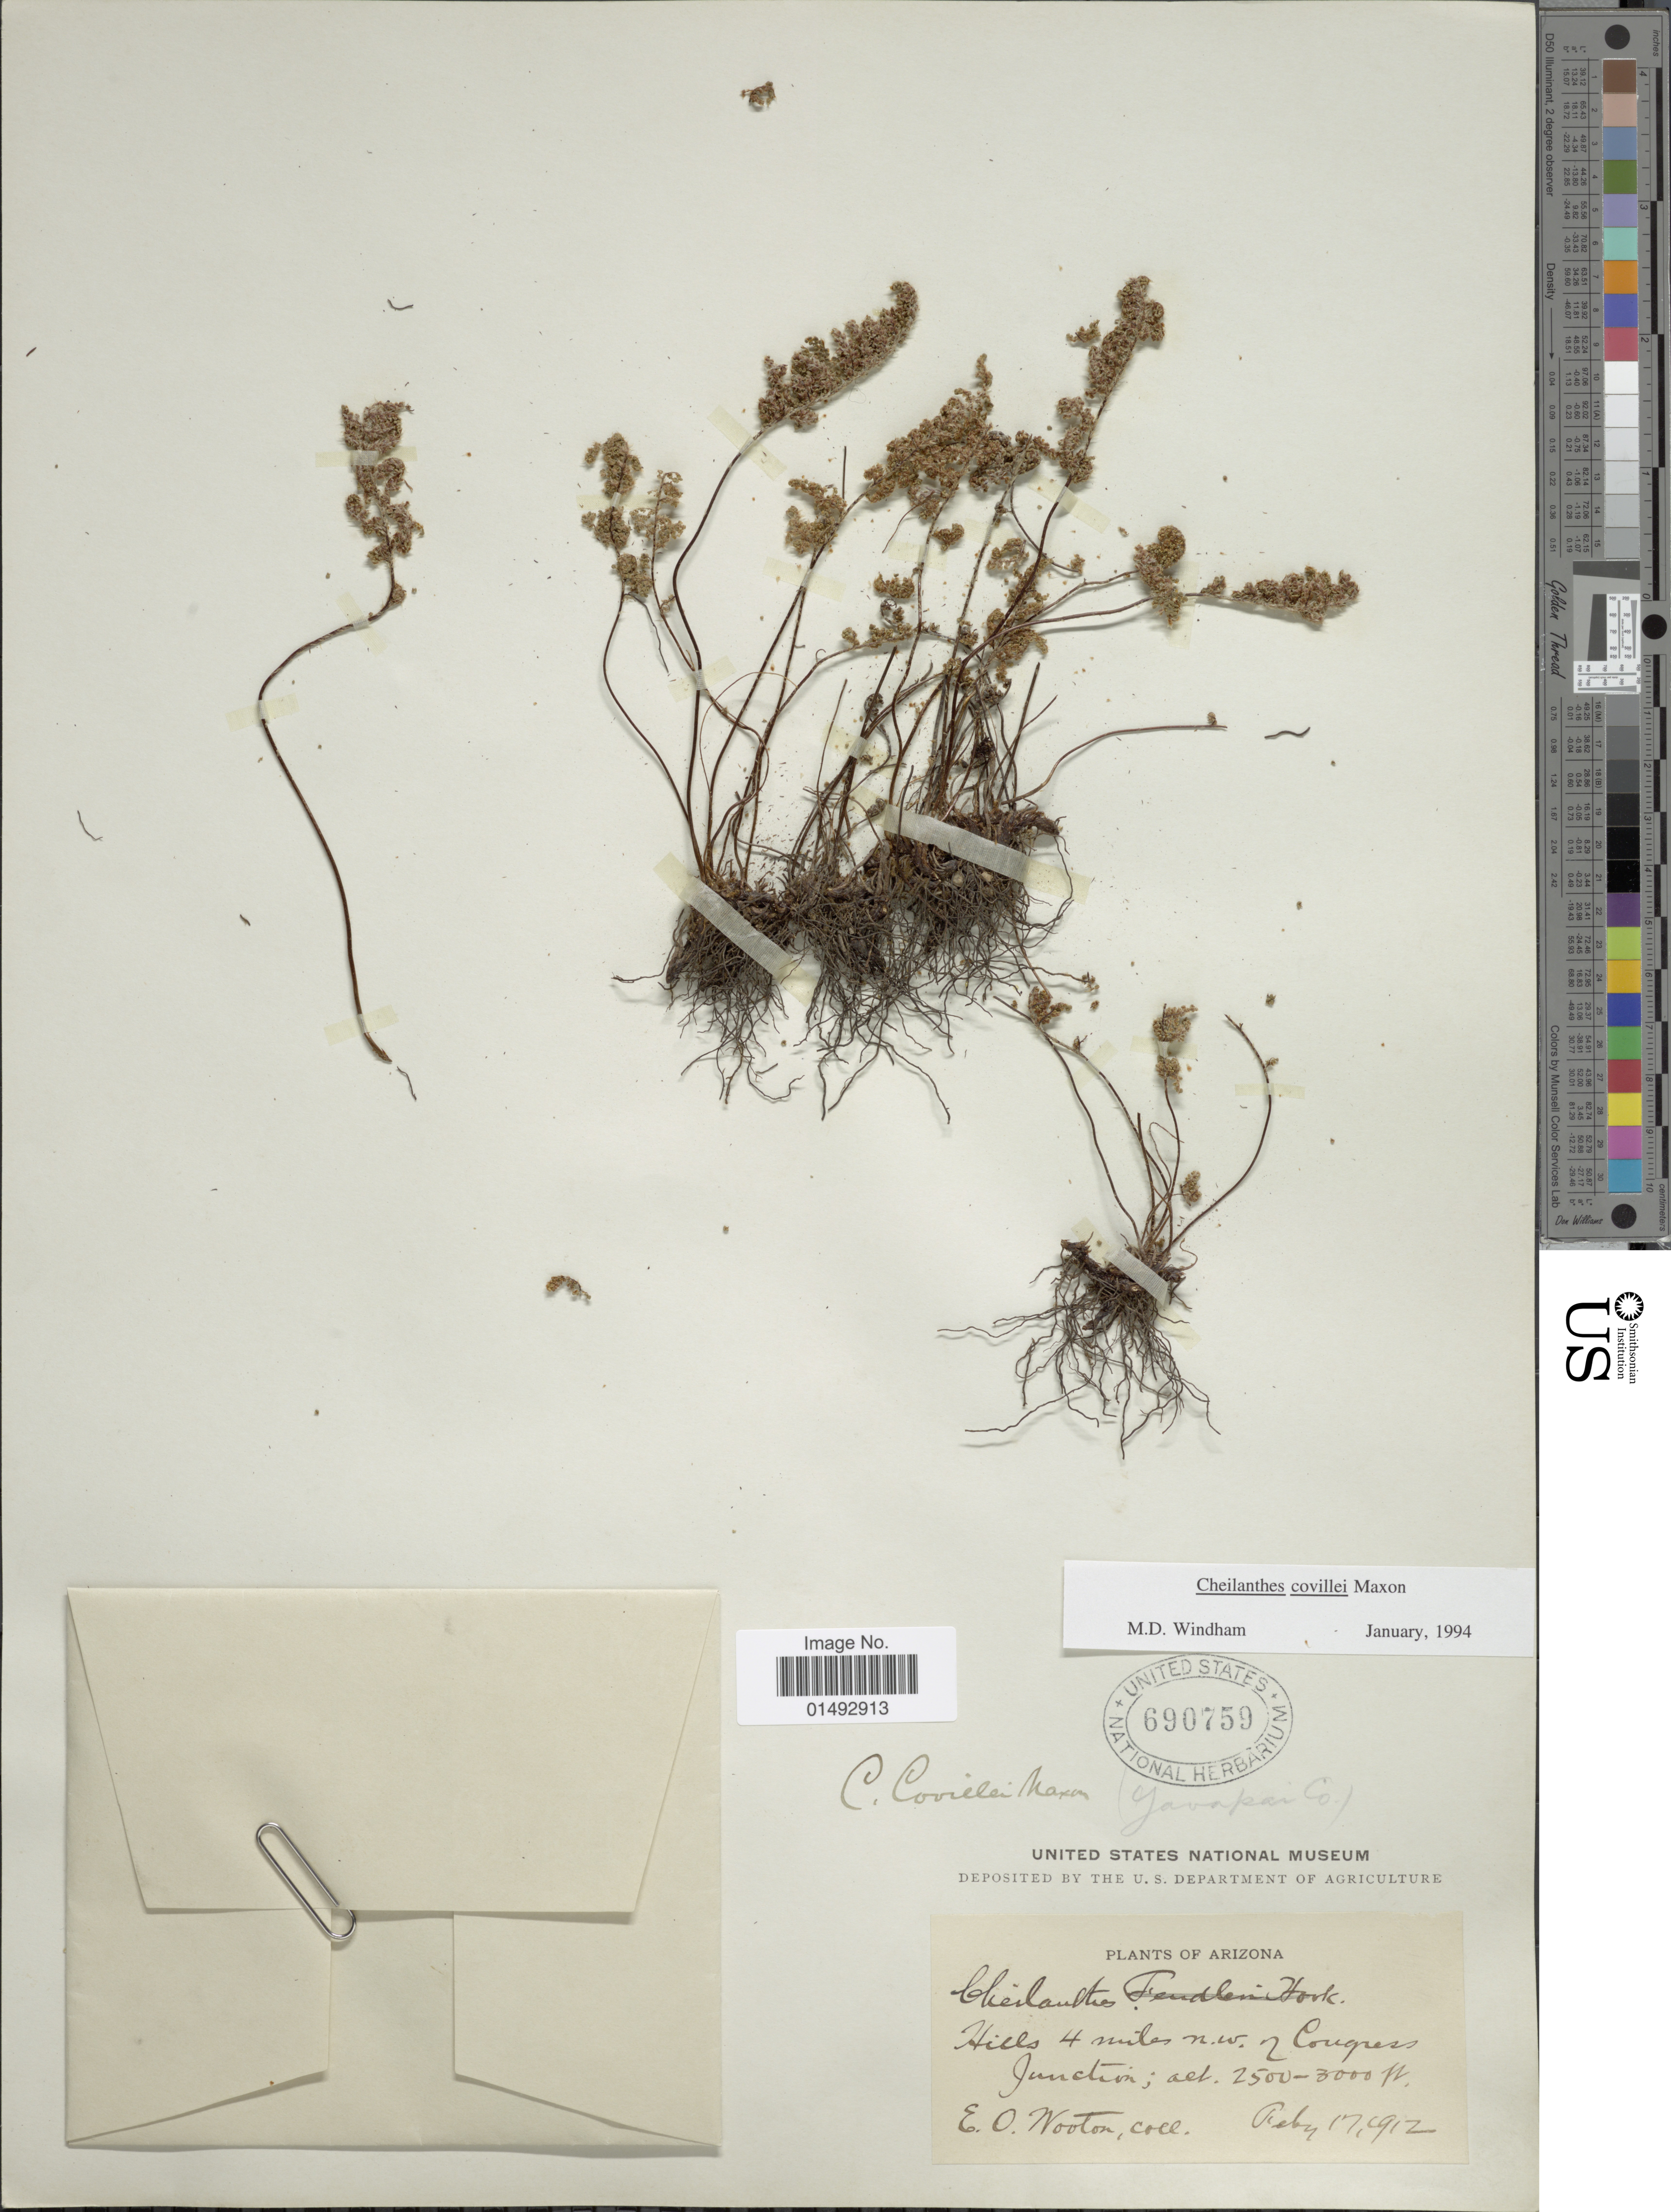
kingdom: Plantae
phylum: Tracheophyta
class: Polypodiopsida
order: Polypodiales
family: Pteridaceae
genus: Myriopteris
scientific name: Myriopteris covillei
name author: (Maxon) Á. Löve & D. Löve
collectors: E. O. Wooton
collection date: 1912-02-17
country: United States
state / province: Arizona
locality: Hills 4 miles n.w. of Congress Junction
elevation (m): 762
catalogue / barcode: US 690759